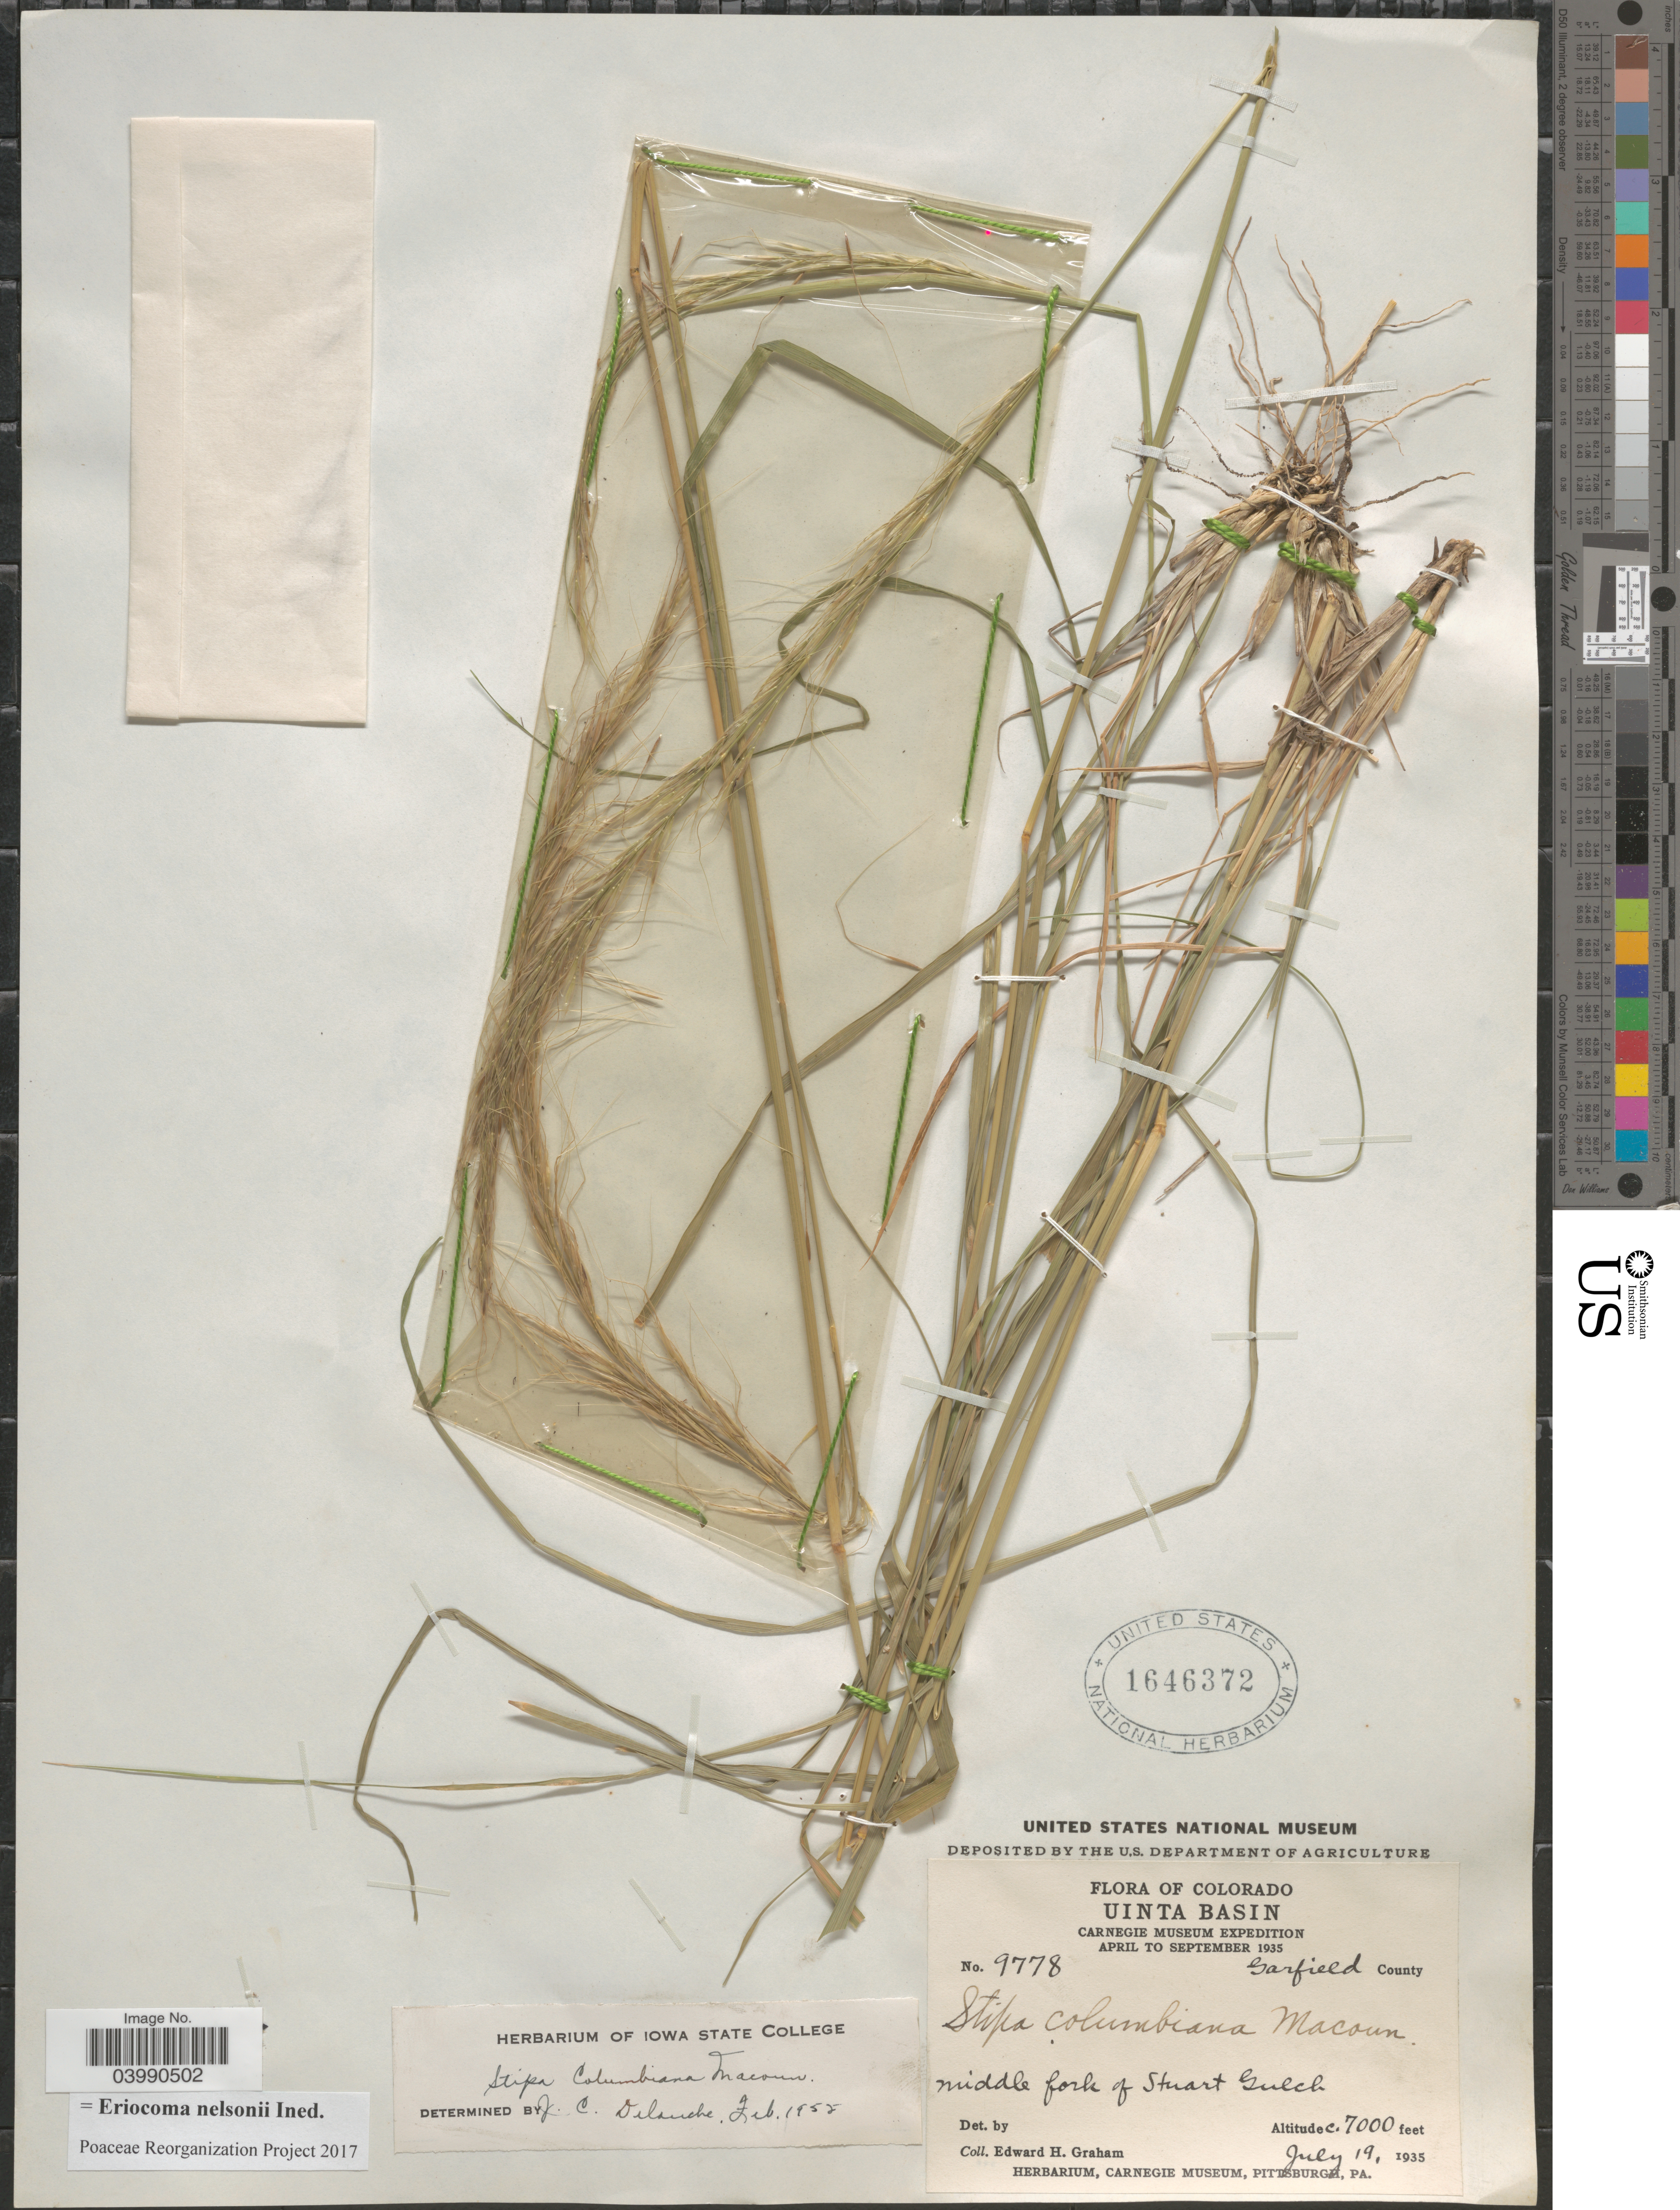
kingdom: Plantae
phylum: Tracheophyta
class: Liliopsida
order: Poales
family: Poaceae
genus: Eriocoma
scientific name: Eriocoma nelsonii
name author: (Scribn.) Romasch.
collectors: E. H. Graham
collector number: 9778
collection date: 1935-07-19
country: United States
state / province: Colorado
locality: Uinta Basin. Garfield County. Middle fork of Stuart Gulch.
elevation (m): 2134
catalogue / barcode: US 1646372